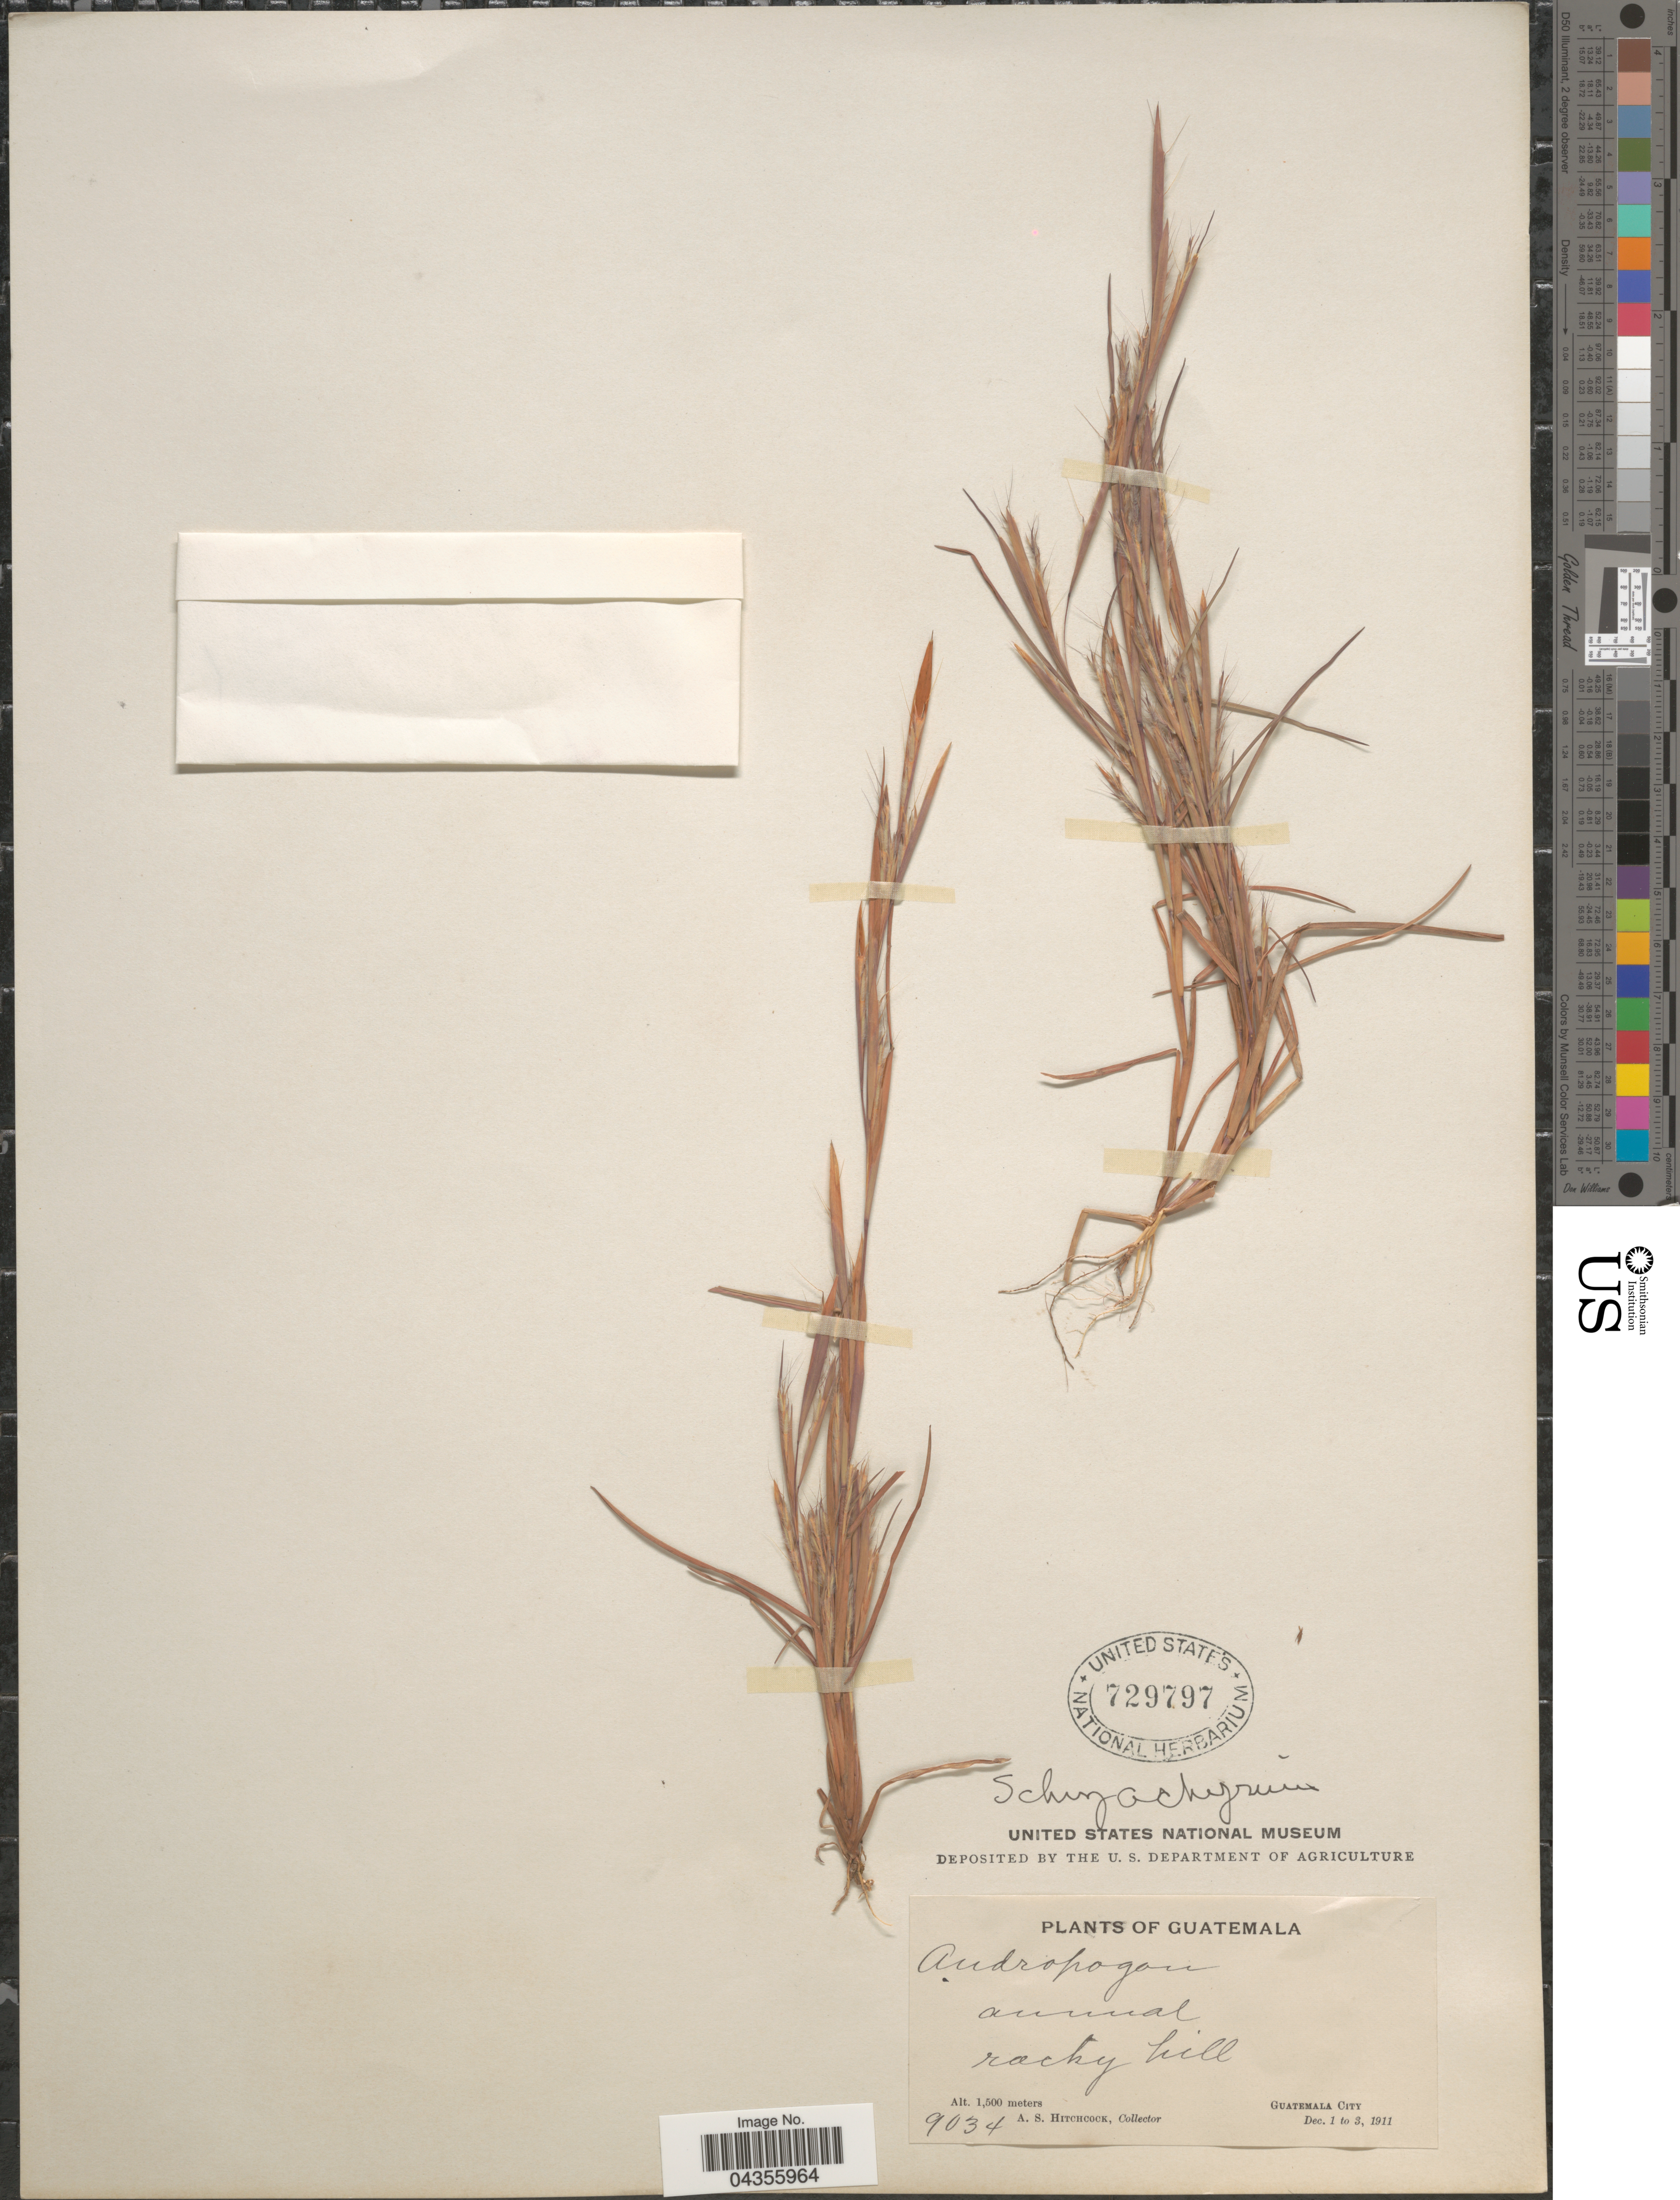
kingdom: Plantae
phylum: Tracheophyta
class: Liliopsida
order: Poales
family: Poaceae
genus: Schizachyrium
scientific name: Schizachyrium sp.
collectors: A. S. Hitchcock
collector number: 9034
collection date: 1911-12-01/1911-12-03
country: Guatemala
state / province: Guatemala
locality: Rocky hill. Guatemala City.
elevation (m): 1500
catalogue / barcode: US 729797